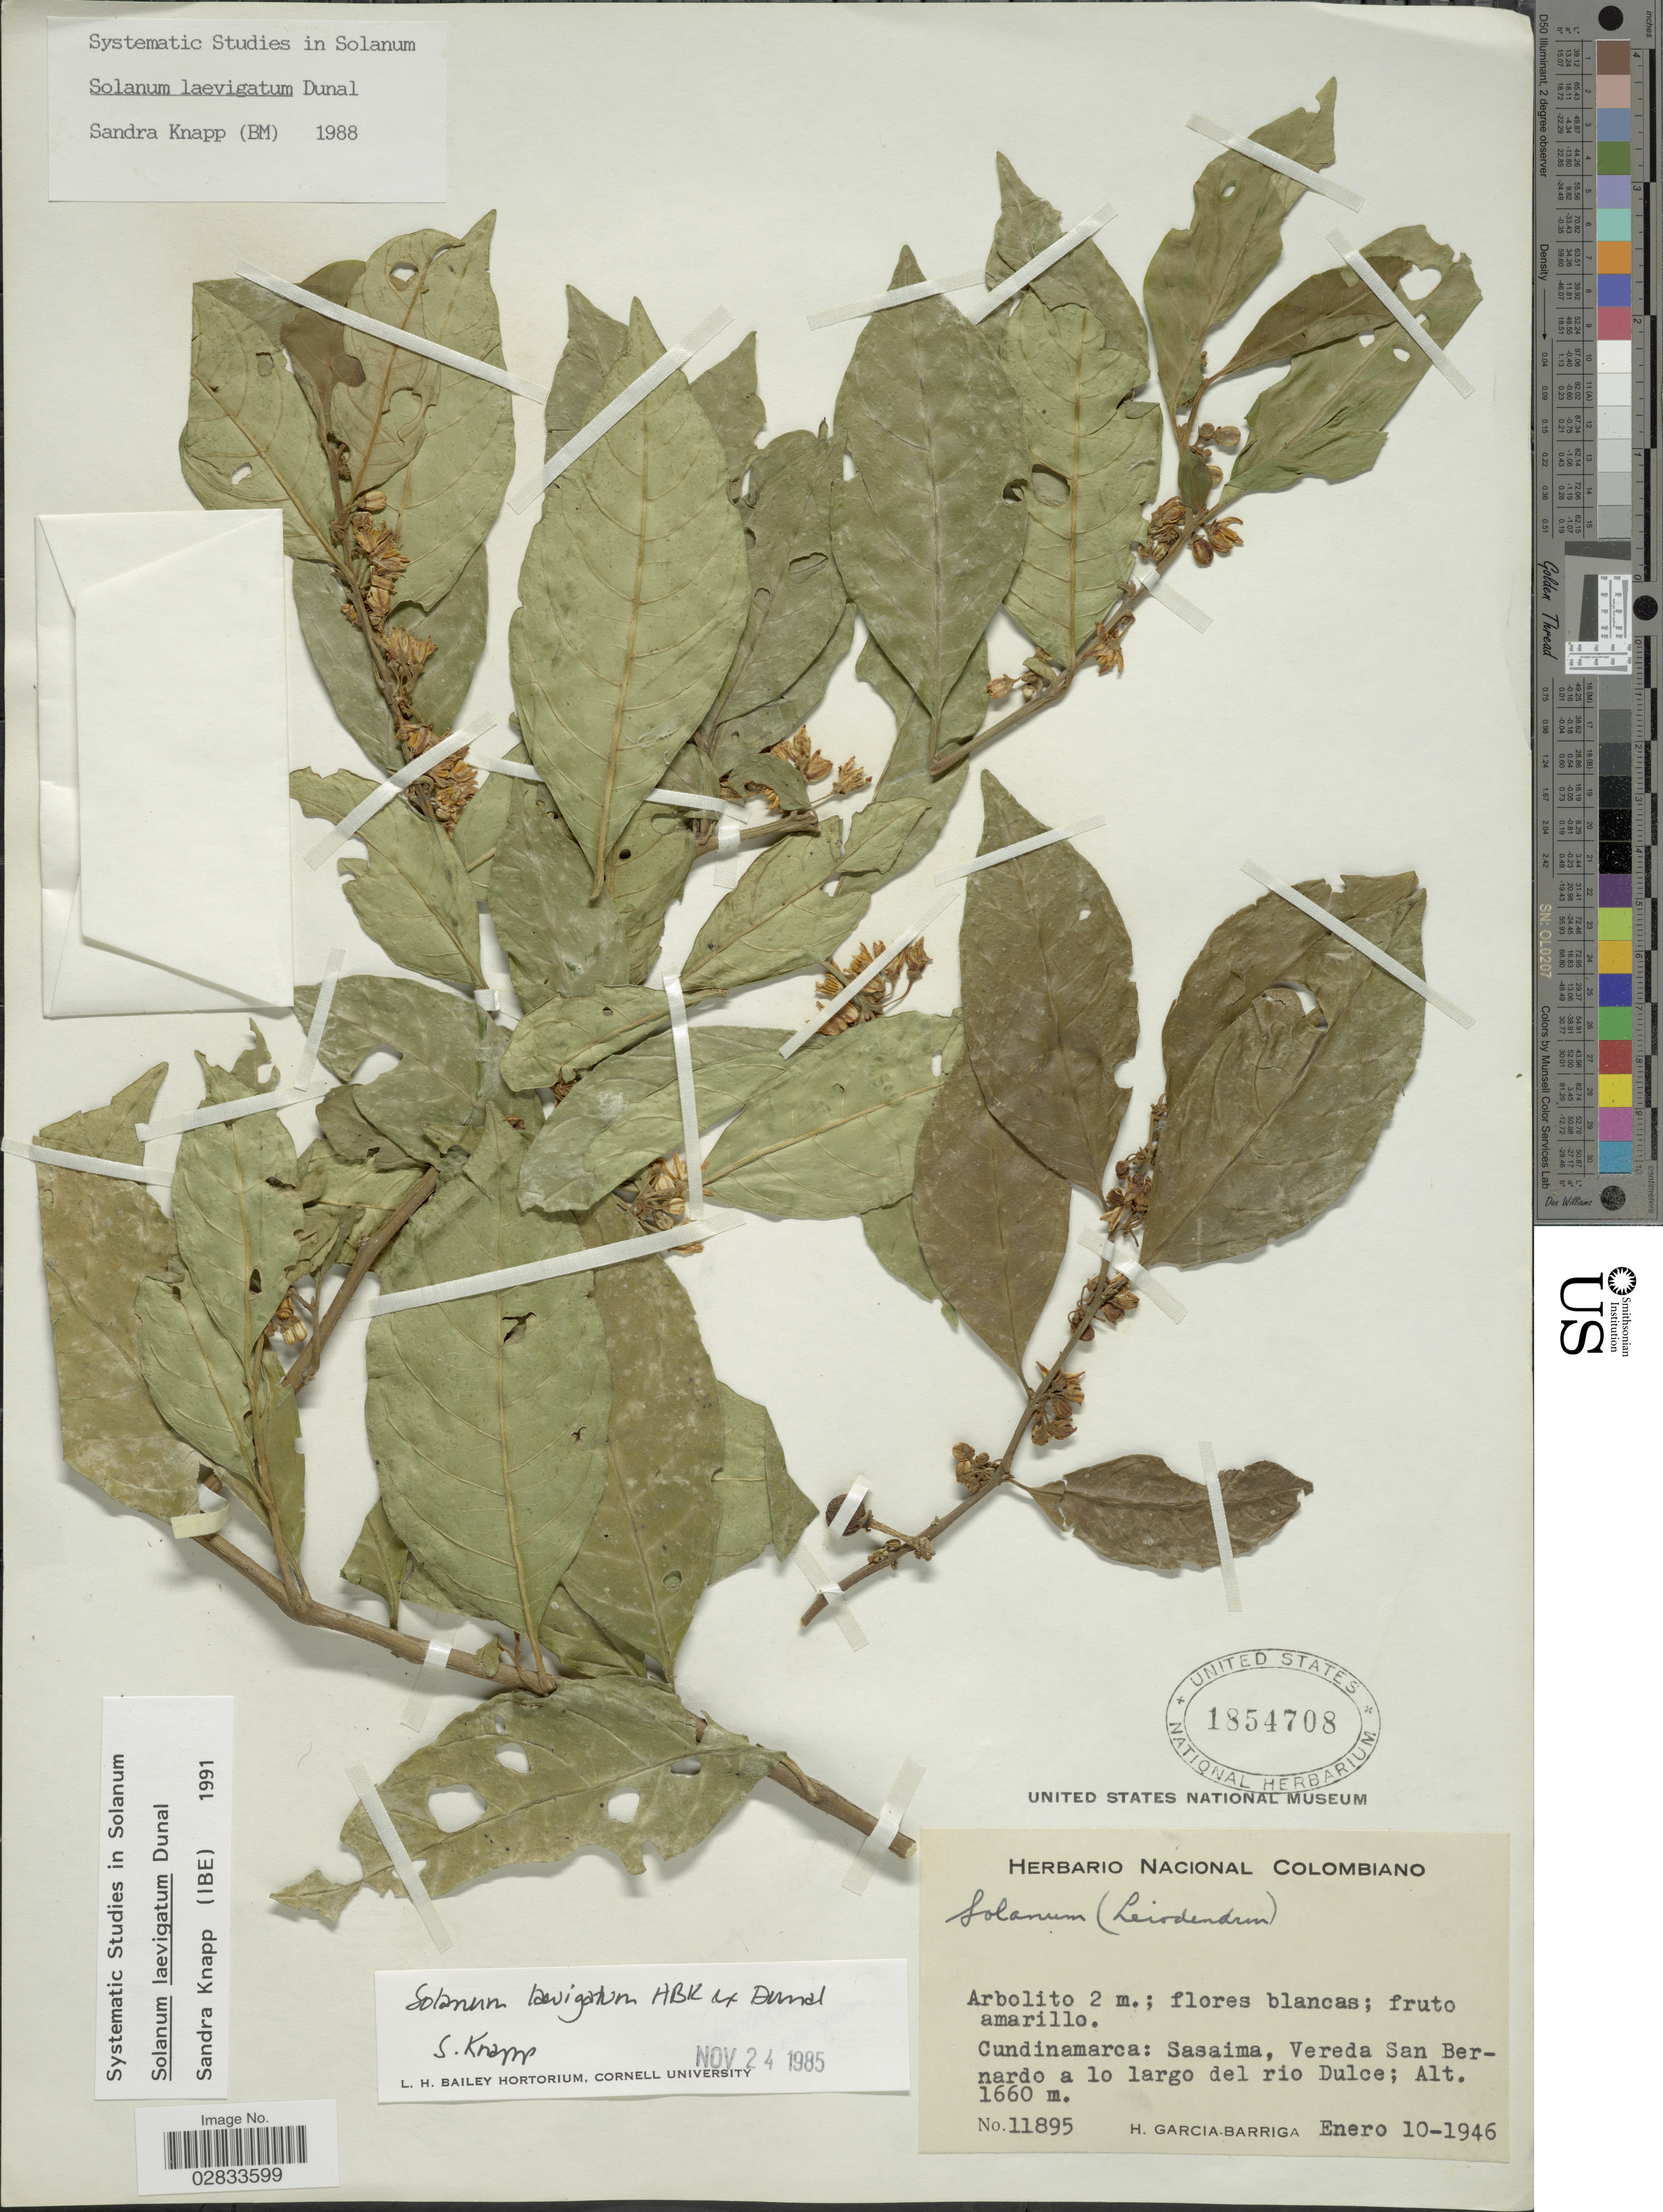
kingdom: Plantae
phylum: Tracheophyta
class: Magnoliopsida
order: Solanales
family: Solanaceae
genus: Solanum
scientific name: Solanum laevigatum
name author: Dunal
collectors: H. García Barriga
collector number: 11895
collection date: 1946-01-10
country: Colombia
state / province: Cundinamarca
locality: Sasaima, Vereda San Bernardo a lo largo del rio Dulce.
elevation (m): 1660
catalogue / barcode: US 1854708